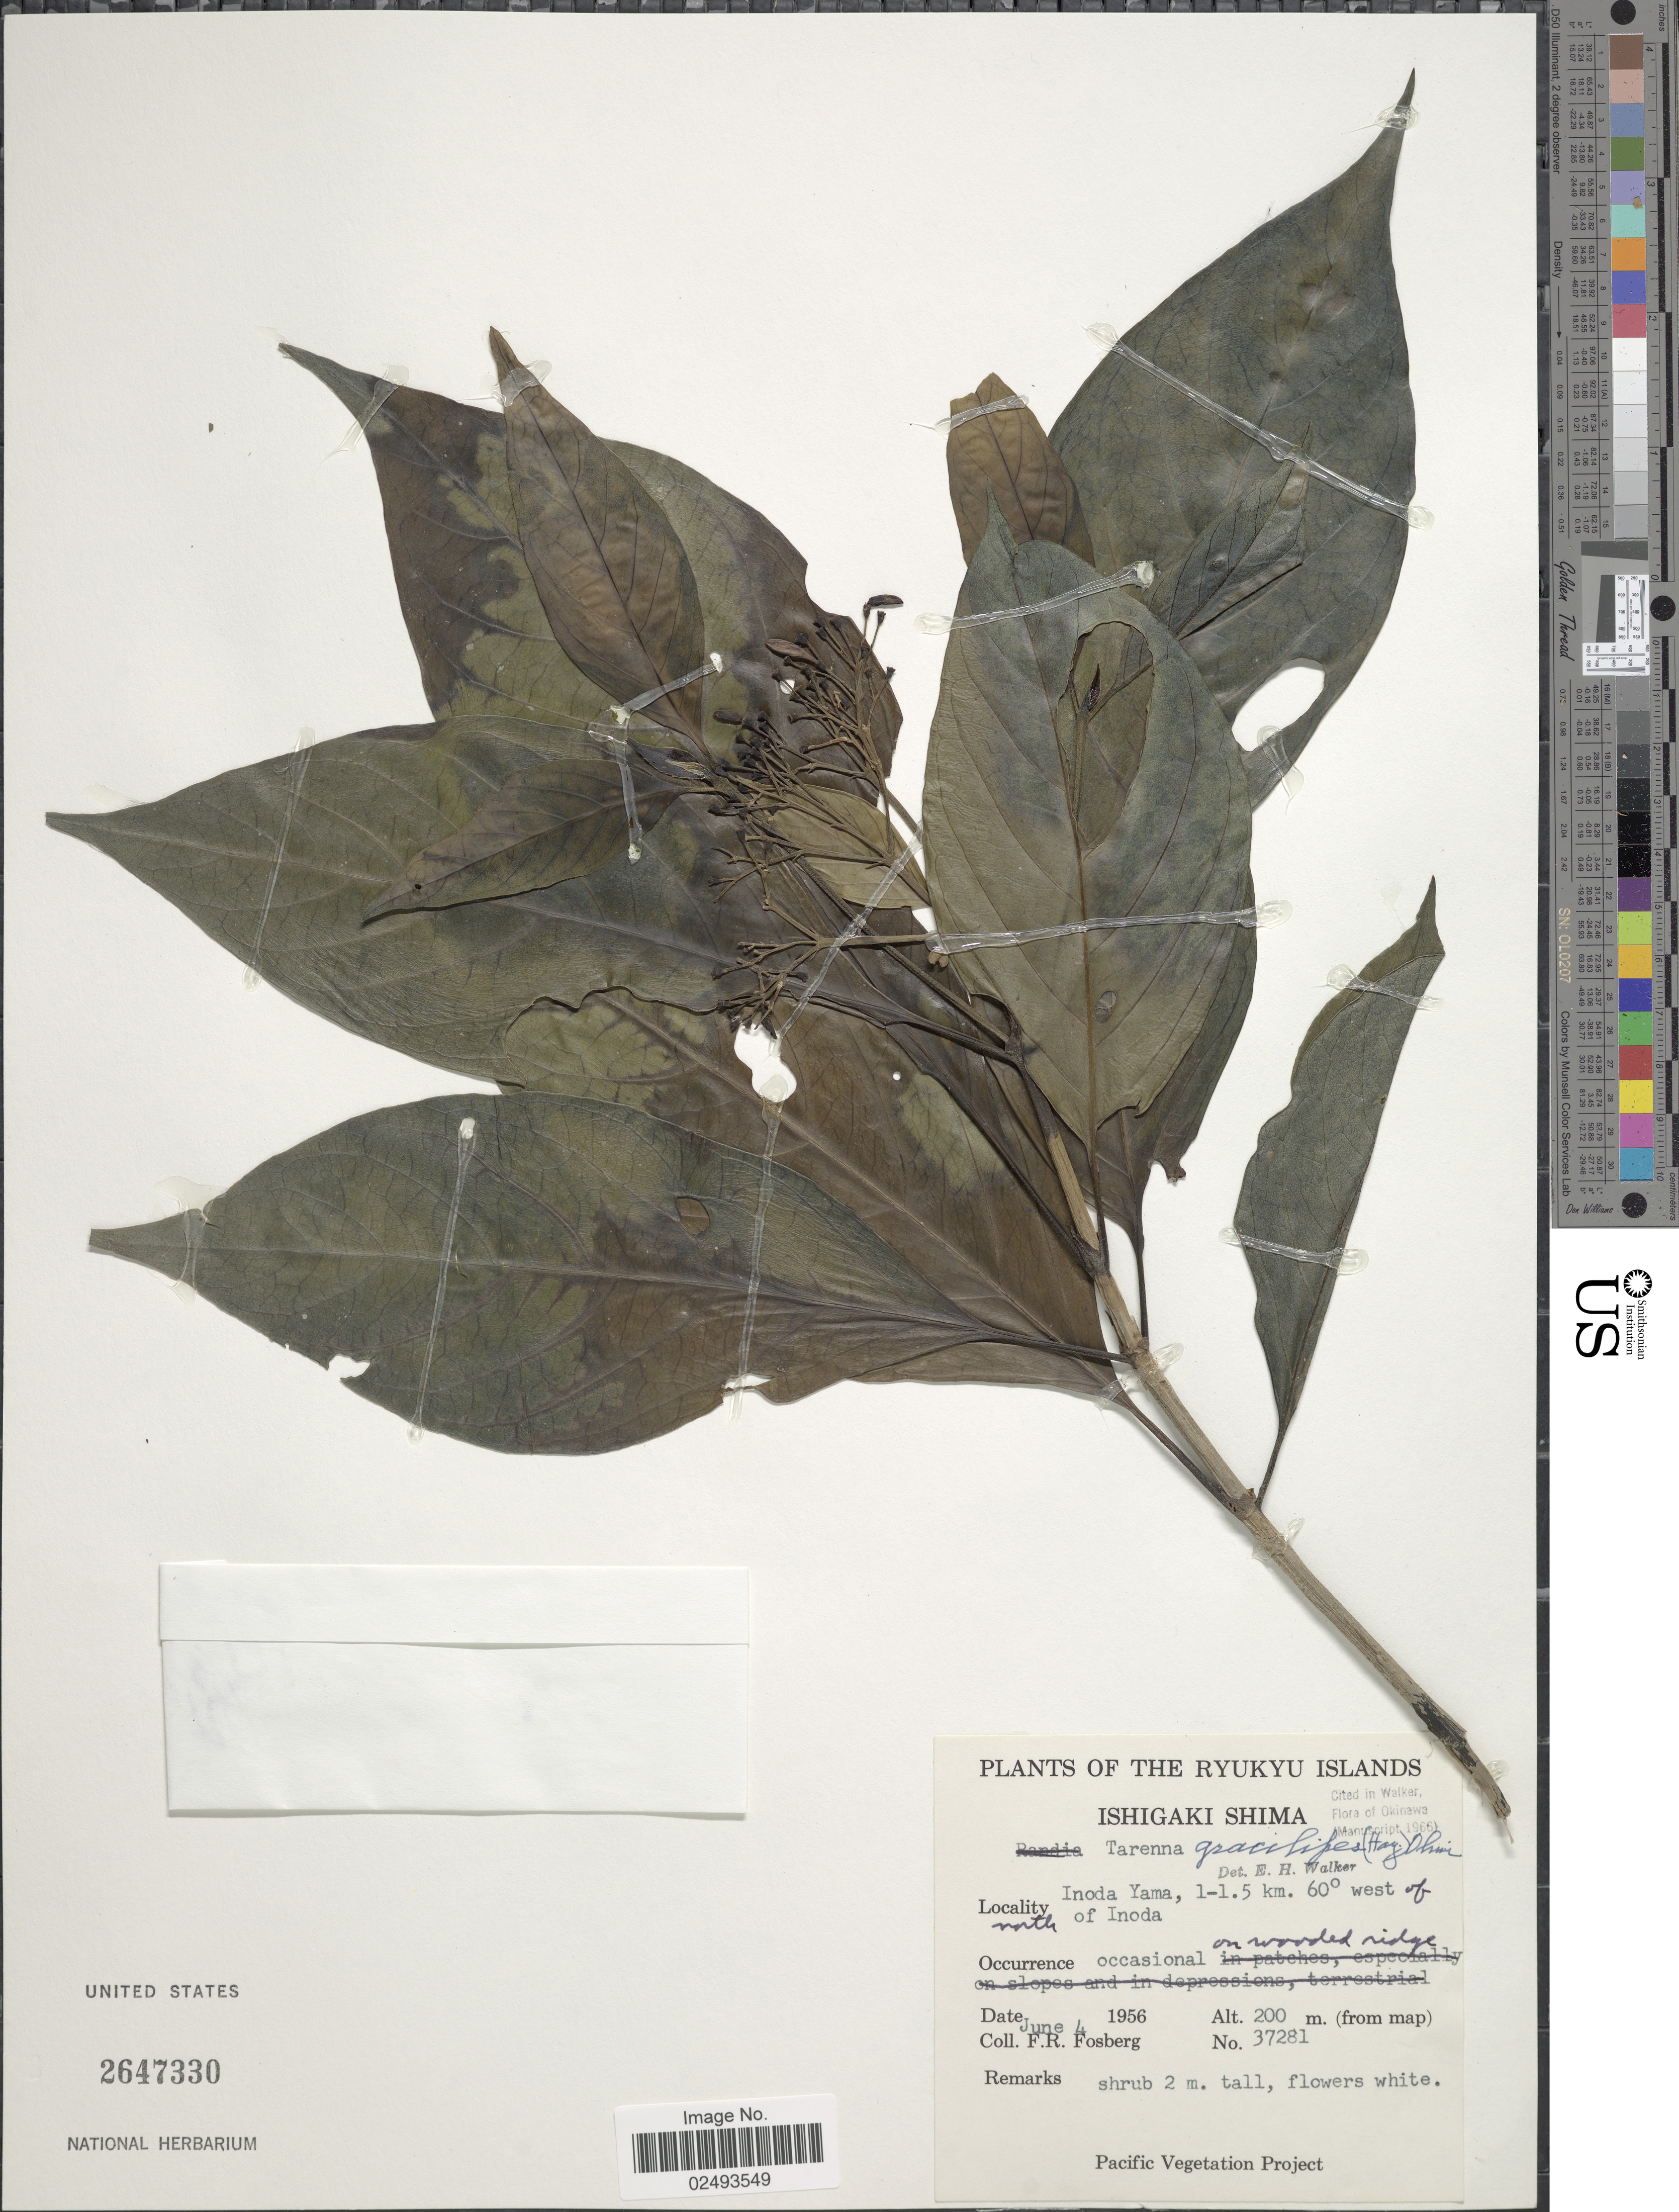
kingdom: Plantae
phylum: Tracheophyta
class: Magnoliopsida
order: Gentianales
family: Rubiaceae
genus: Tarenna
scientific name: Tarenna gracilipes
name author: (Hayata) Ohwi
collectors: F. R. Fosberg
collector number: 37281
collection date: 1956-06-04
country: Japan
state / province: Okinawa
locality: Ryukyu Islands, Ishigaki Shima, Inoda Yama, 1-1.5 km. 60° west of north of Inoda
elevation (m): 200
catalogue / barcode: US 2647330